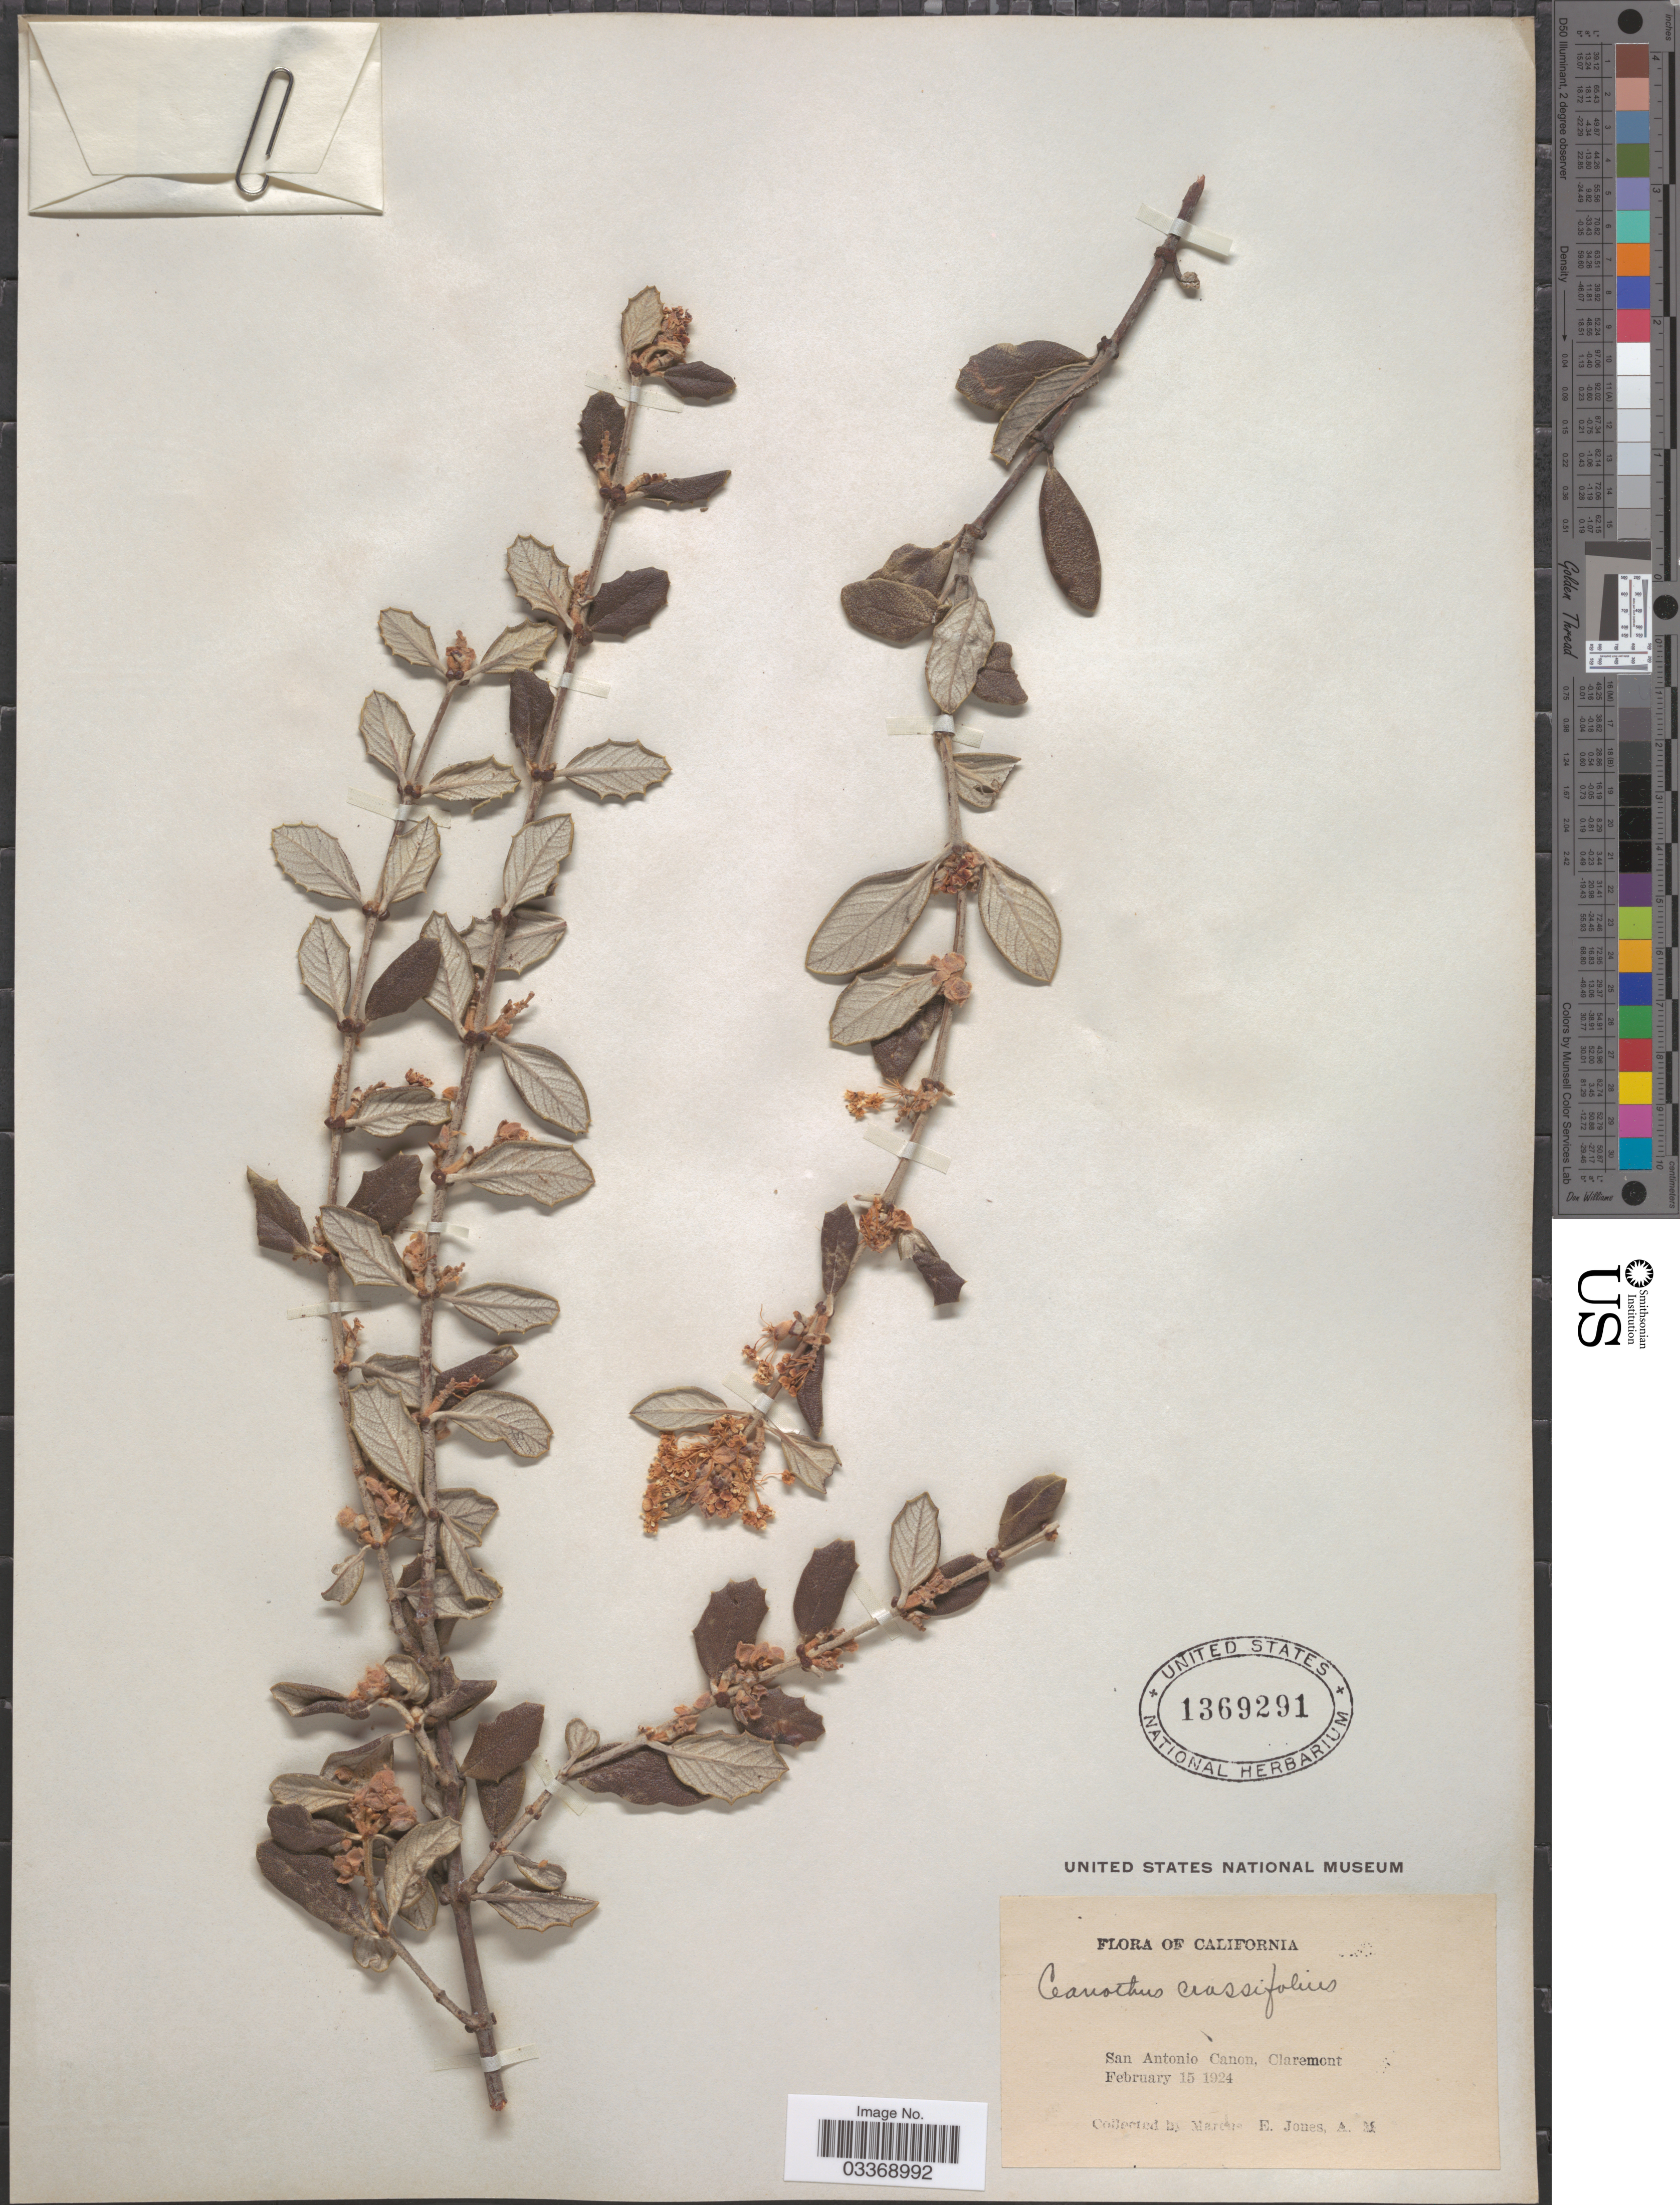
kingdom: Plantae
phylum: Tracheophyta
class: Magnoliopsida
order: Rosales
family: Rhamnaceae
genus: Ceanothus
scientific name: Ceanothus crassifolius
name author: Torr.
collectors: M. E. Jones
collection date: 1924-02-15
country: United States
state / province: California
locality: San Antonio Canon, Claremont.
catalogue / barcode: US 1369291